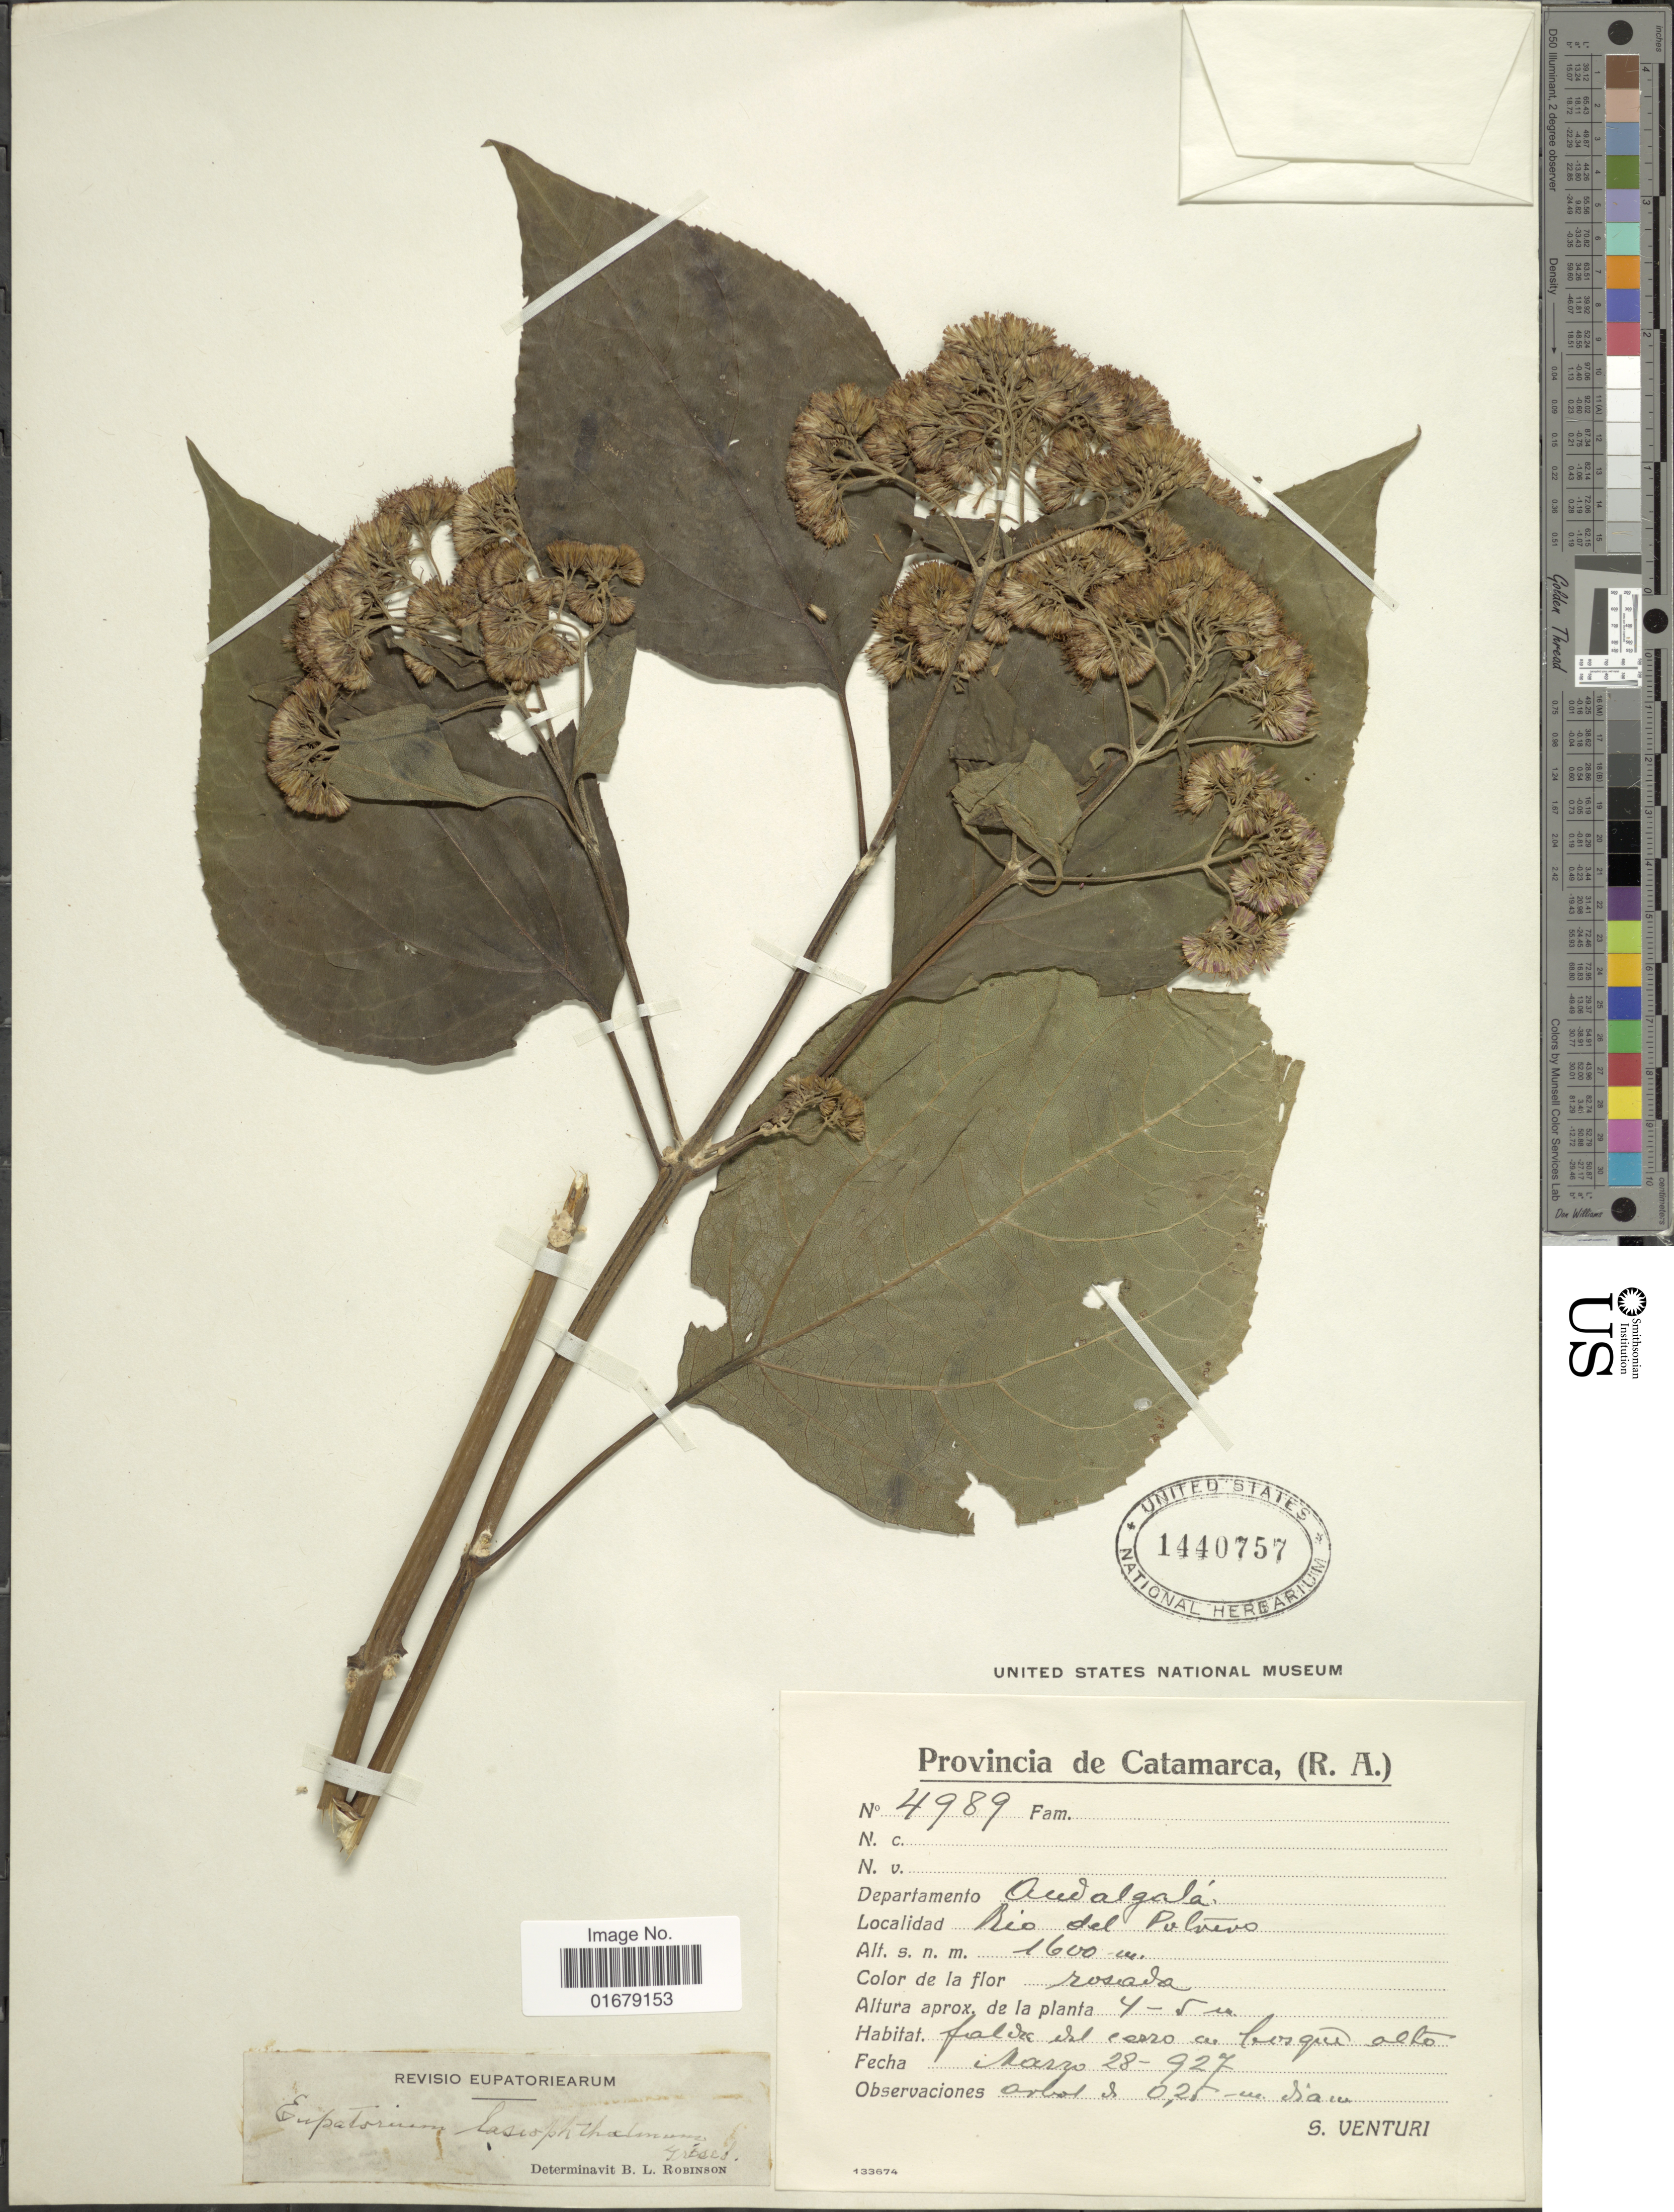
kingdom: Plantae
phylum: Tracheophyta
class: Magnoliopsida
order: Asterales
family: Asteraceae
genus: Kaunia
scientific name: Kaunia lasiophthalma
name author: (Hieron.) R.M. King & H. Rob.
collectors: S. Venturi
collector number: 4989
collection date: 1927-03-28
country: Argentina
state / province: Catamarca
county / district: Andalgalá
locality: Rio del Potrero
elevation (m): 1600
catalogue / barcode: US 1440757